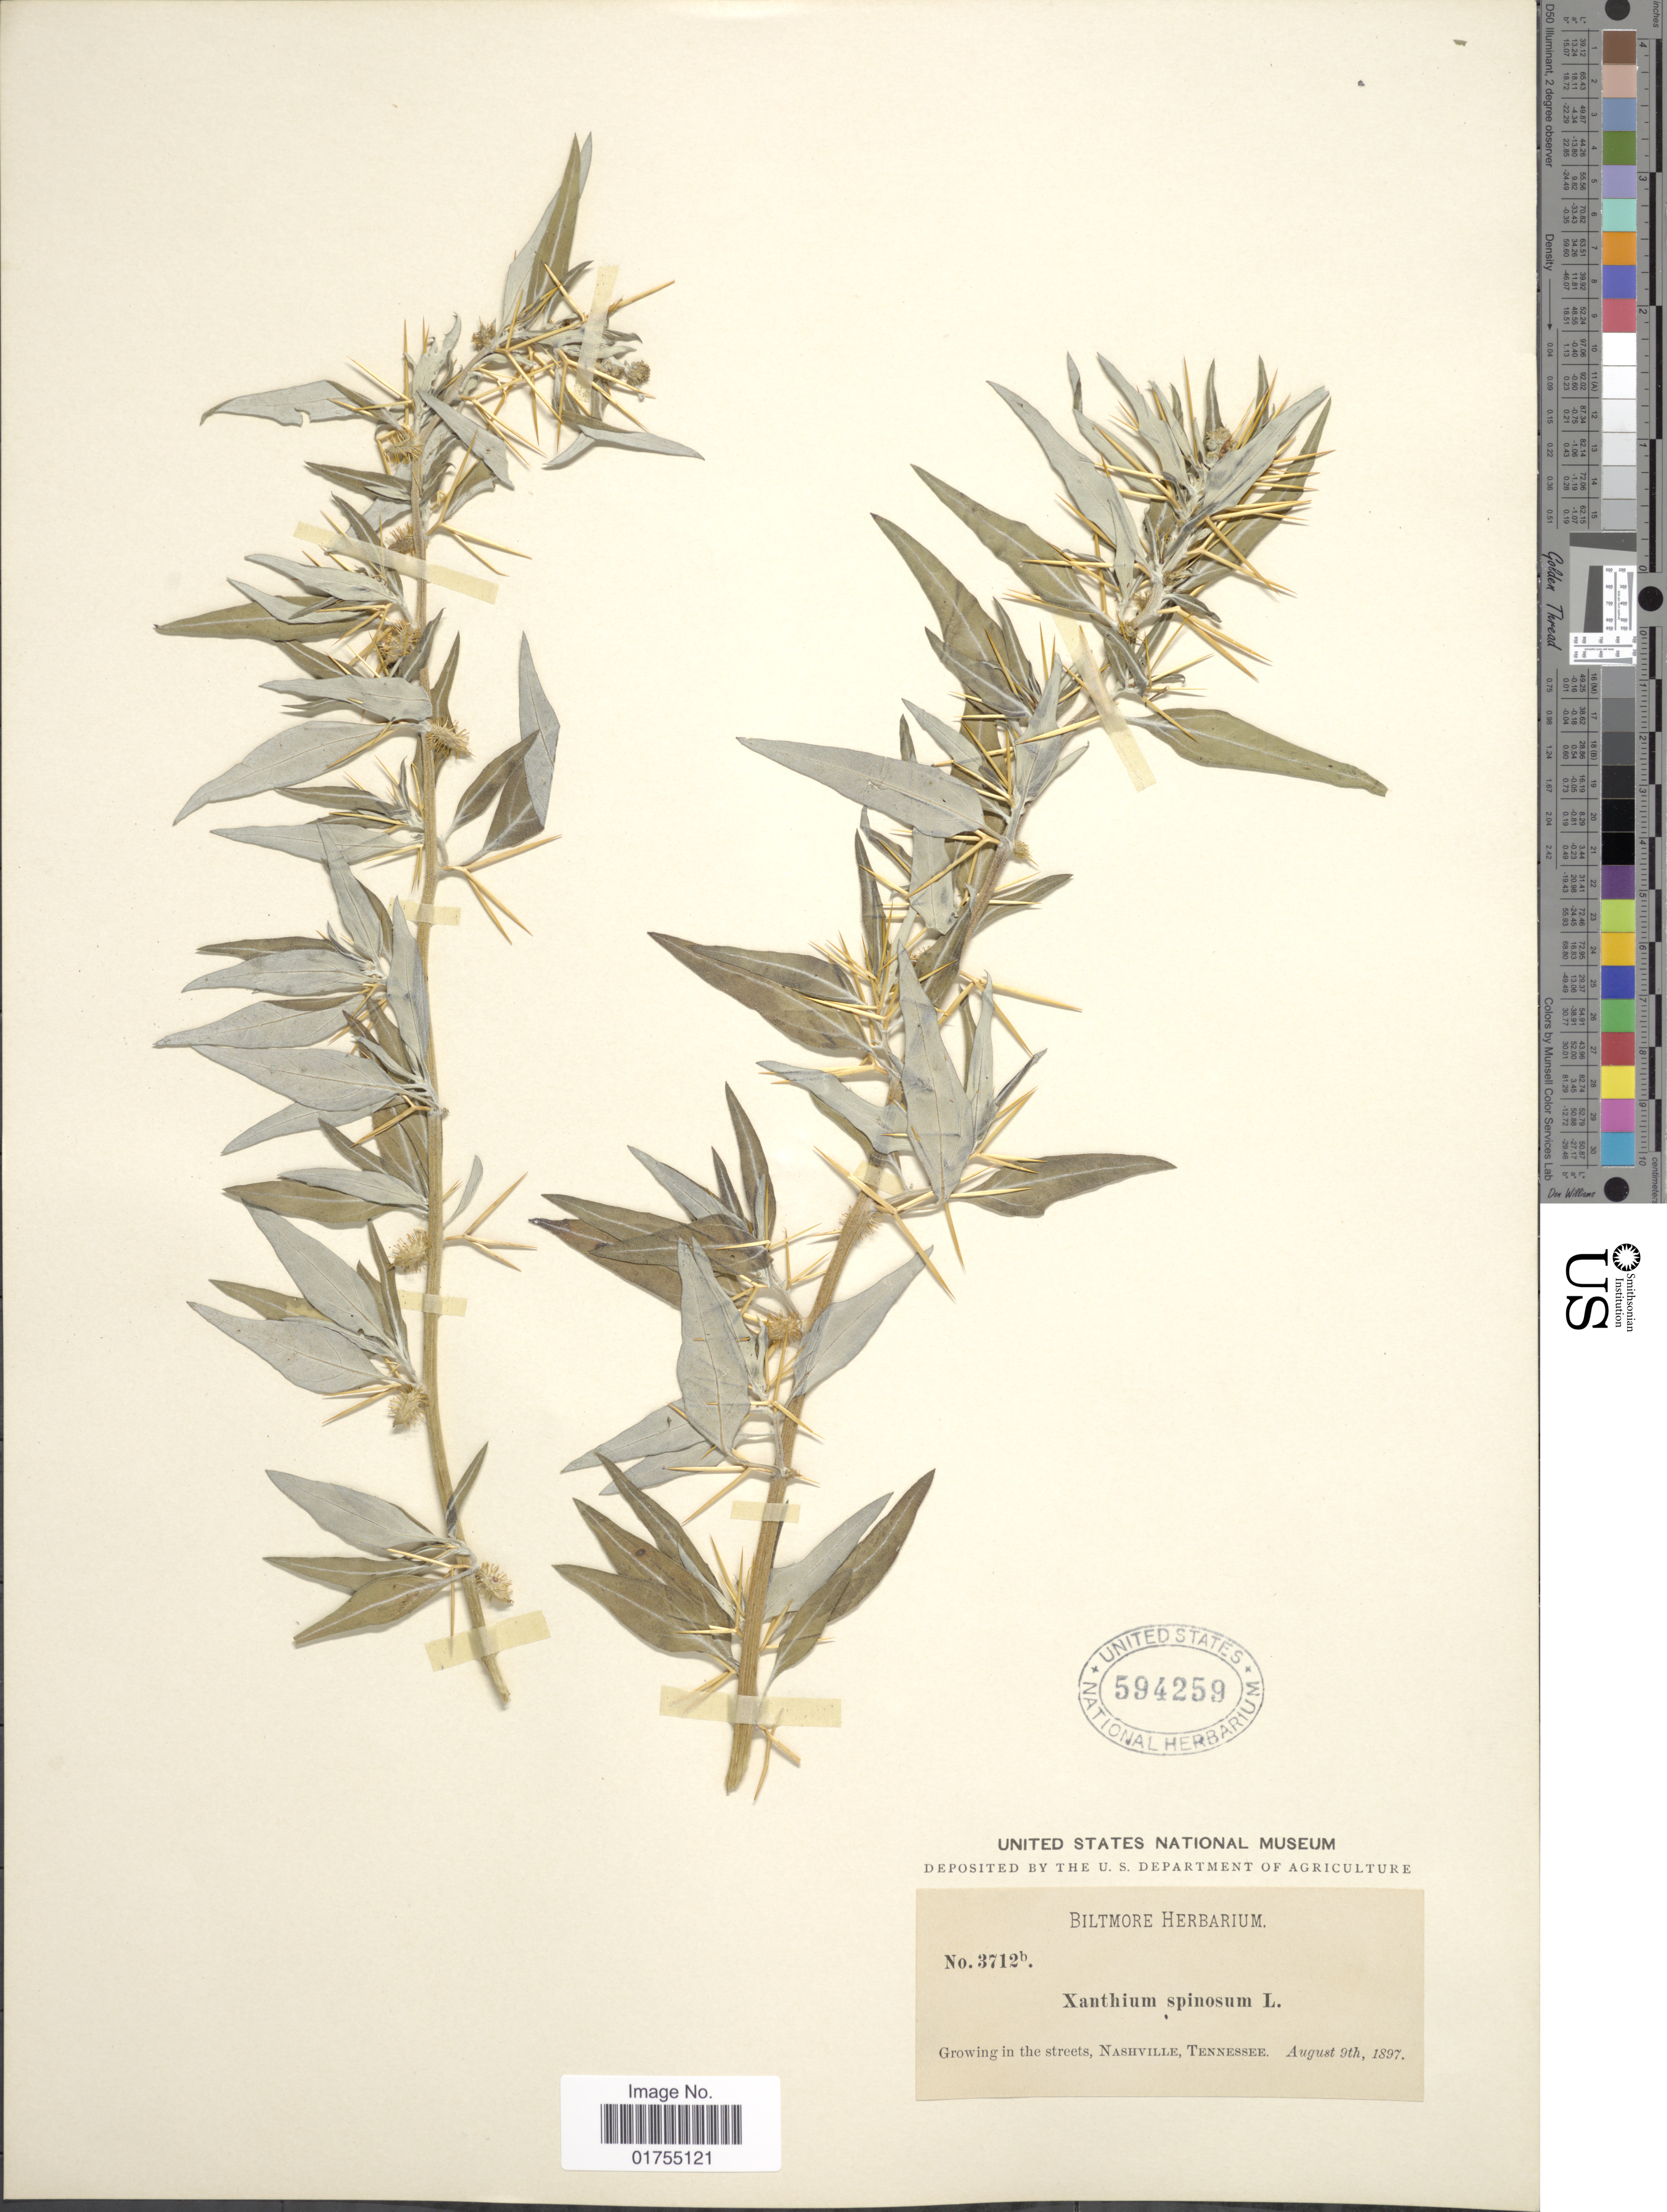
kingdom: Plantae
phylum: Tracheophyta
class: Magnoliopsida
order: Asterales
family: Asteraceae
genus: Xanthium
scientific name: Xanthium spinosum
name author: L.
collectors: ex herb. Biltmore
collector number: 3712b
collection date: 1897-08-09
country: United States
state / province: Tennessee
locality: Nashville, growing in the streets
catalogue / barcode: US 594259